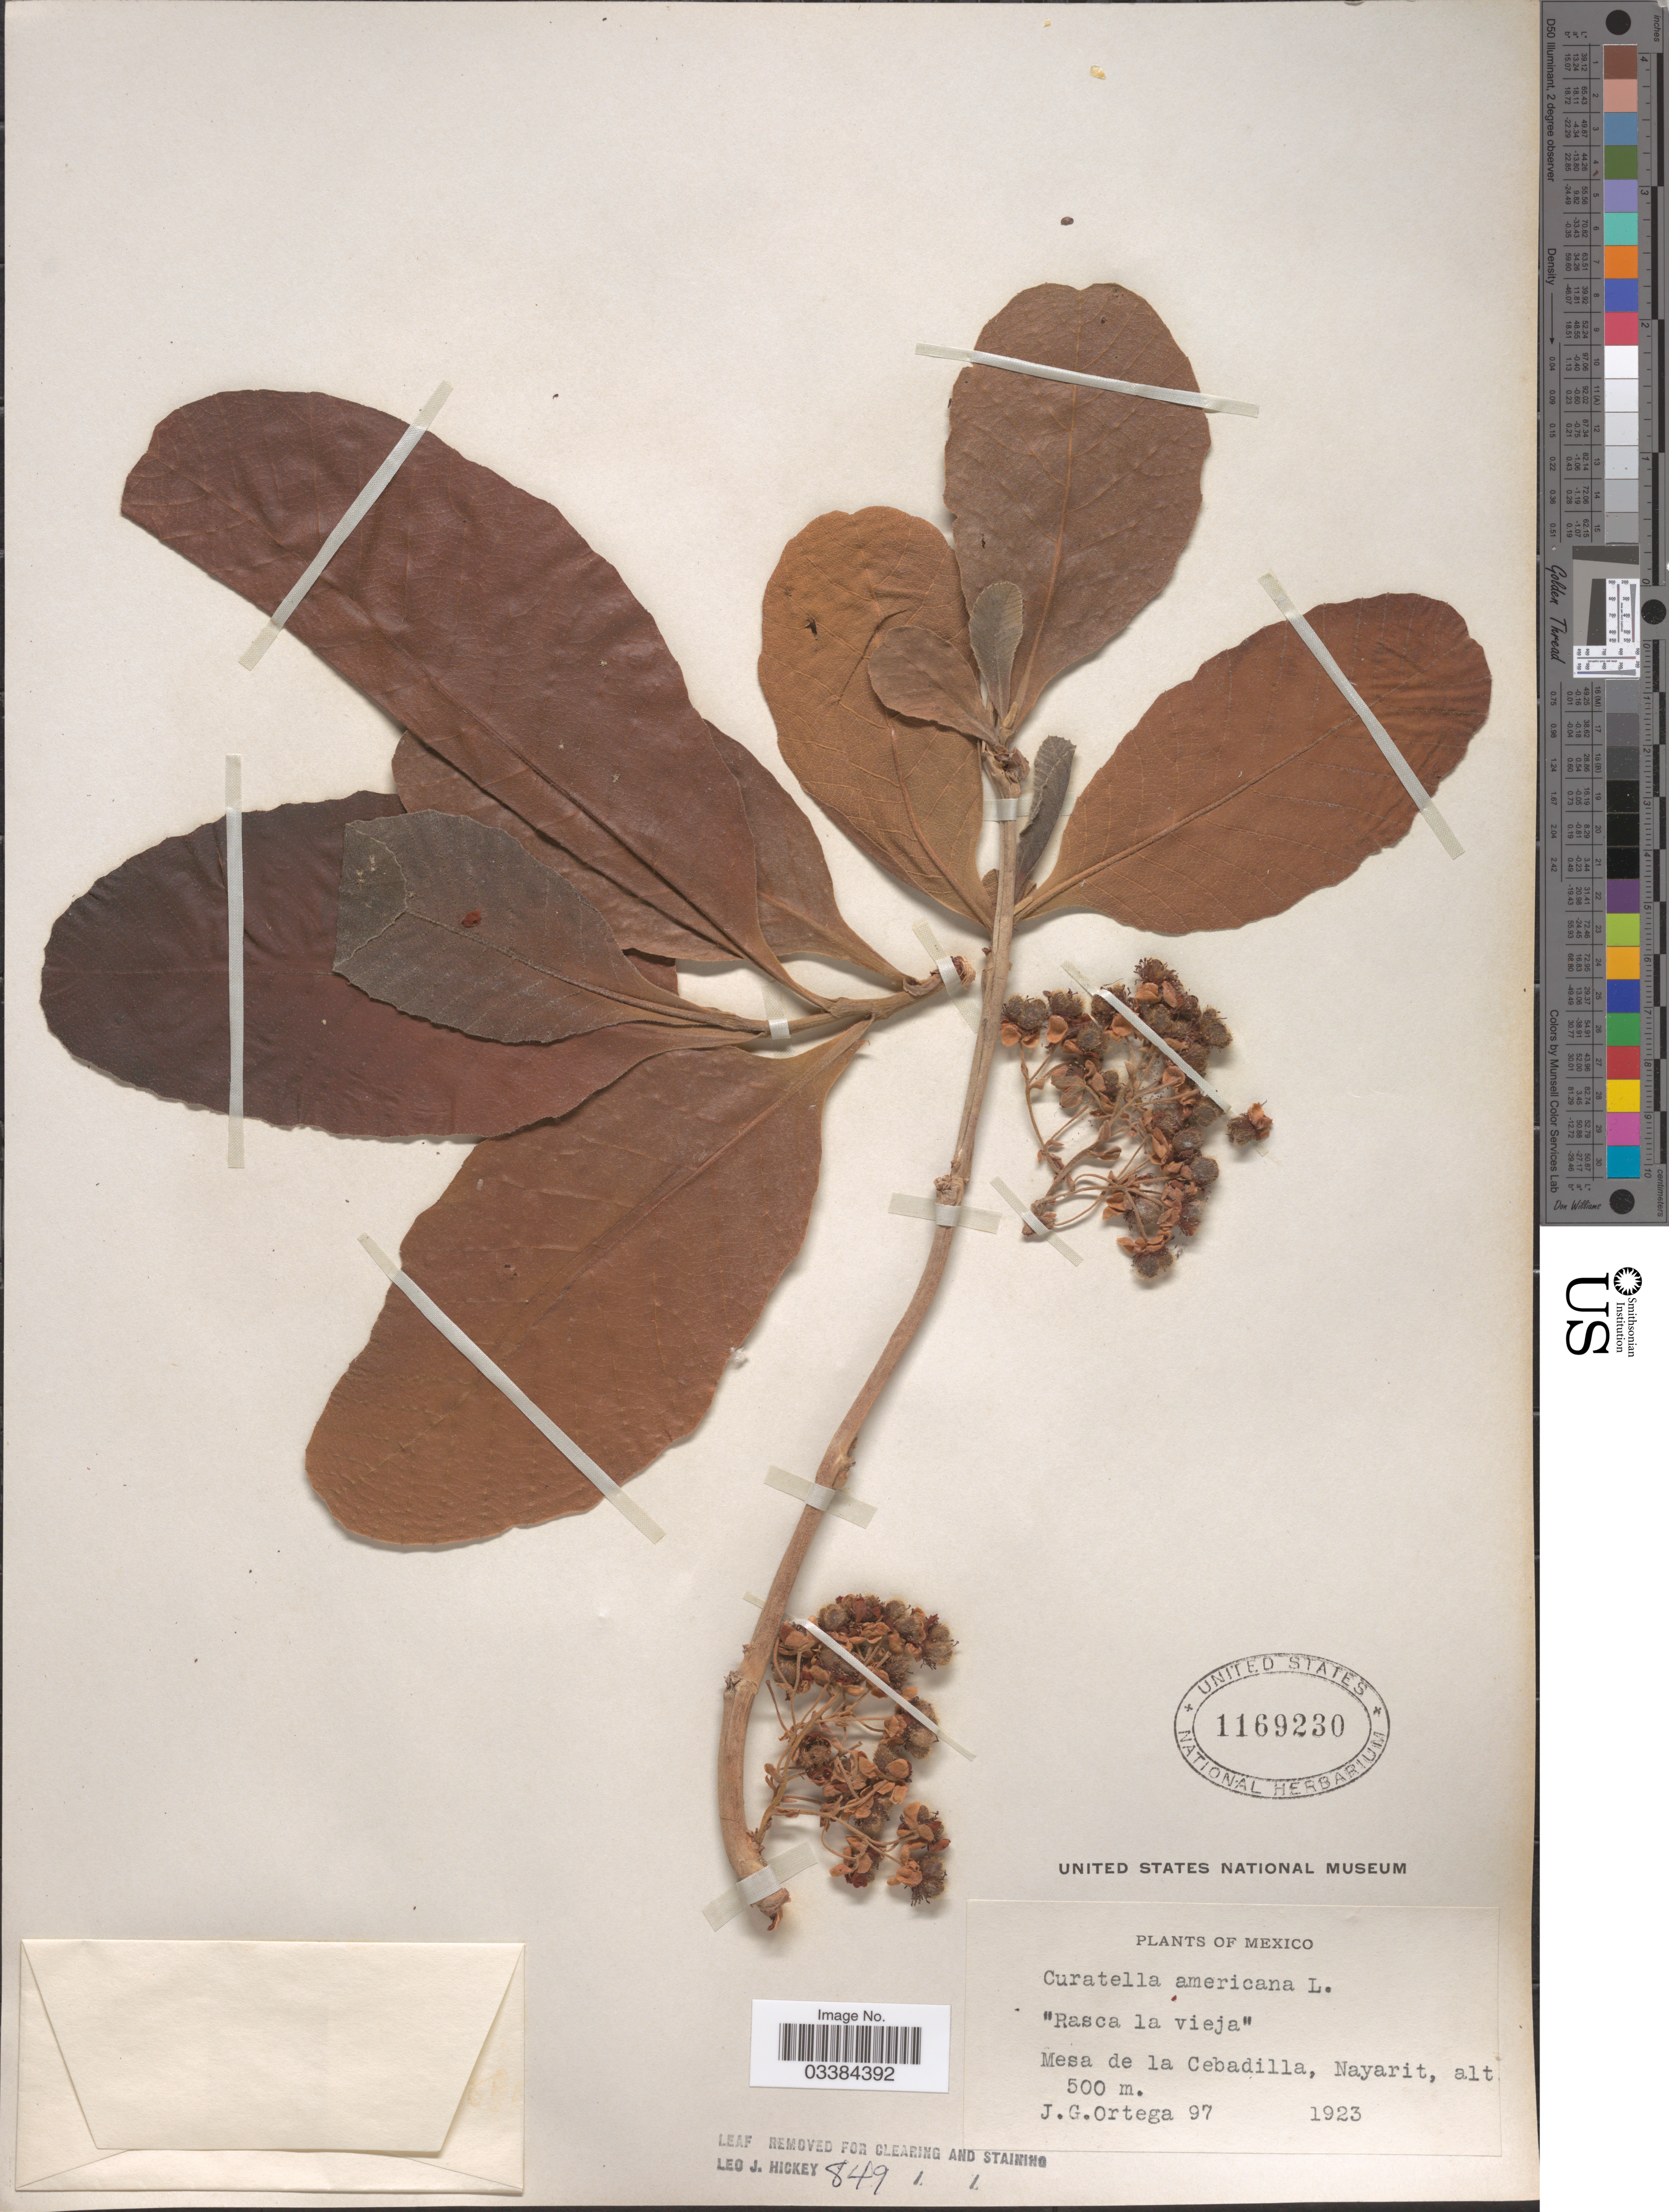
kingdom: Plantae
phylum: Tracheophyta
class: Magnoliopsida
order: Dilleniales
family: Dilleniaceae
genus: Curatella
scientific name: Curatella americana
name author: L.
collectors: J. Ortega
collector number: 97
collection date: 1923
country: Mexico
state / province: Nayarit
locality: Mesa de la Cebadilla.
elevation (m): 500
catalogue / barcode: US 1169230